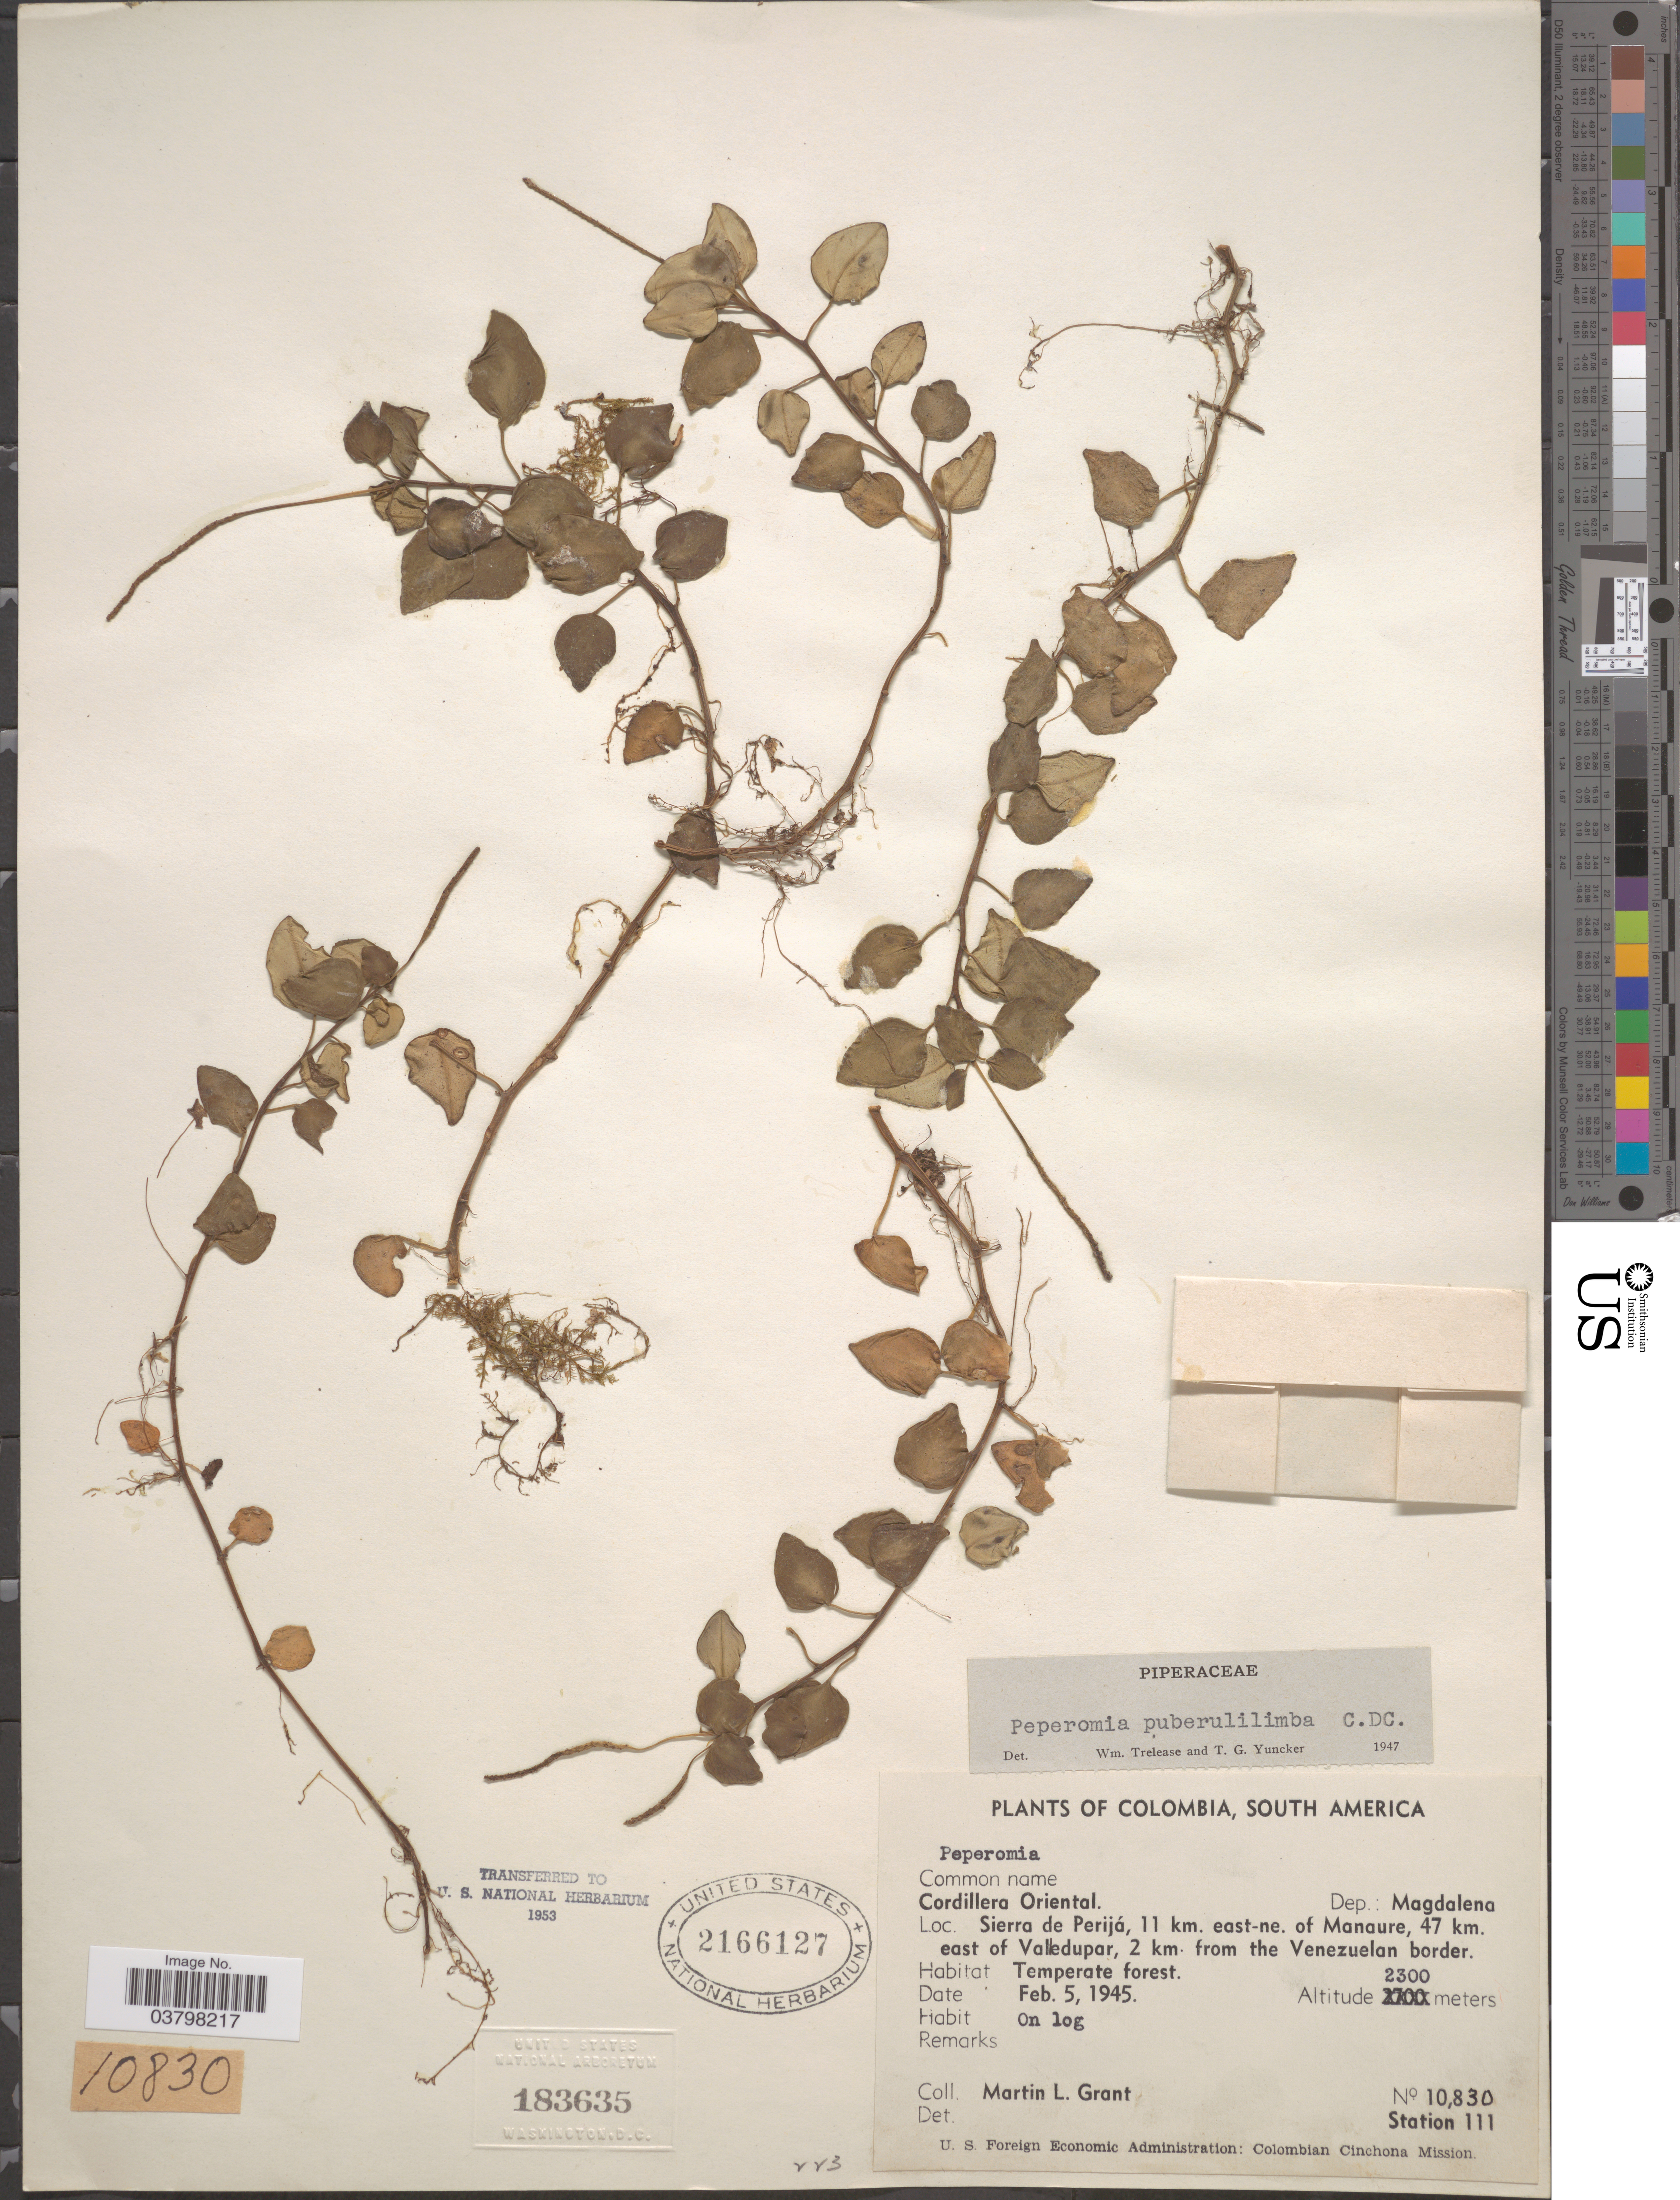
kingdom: Plantae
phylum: Tracheophyta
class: Magnoliopsida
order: Piperales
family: Piperaceae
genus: Peperomia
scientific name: Peperomia puberulilimba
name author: C. DC.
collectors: M. L. Grant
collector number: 10830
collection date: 1945-02-05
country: Colombia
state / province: Magdalena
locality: Cordillera Oriental. Dep.: Magdalena. Sierra de Perijá, 11 km. east-ne. of Manaure, 47 km. east of Valledupar, 2 km. from the Venezuelan border.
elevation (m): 2300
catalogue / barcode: US 2166127